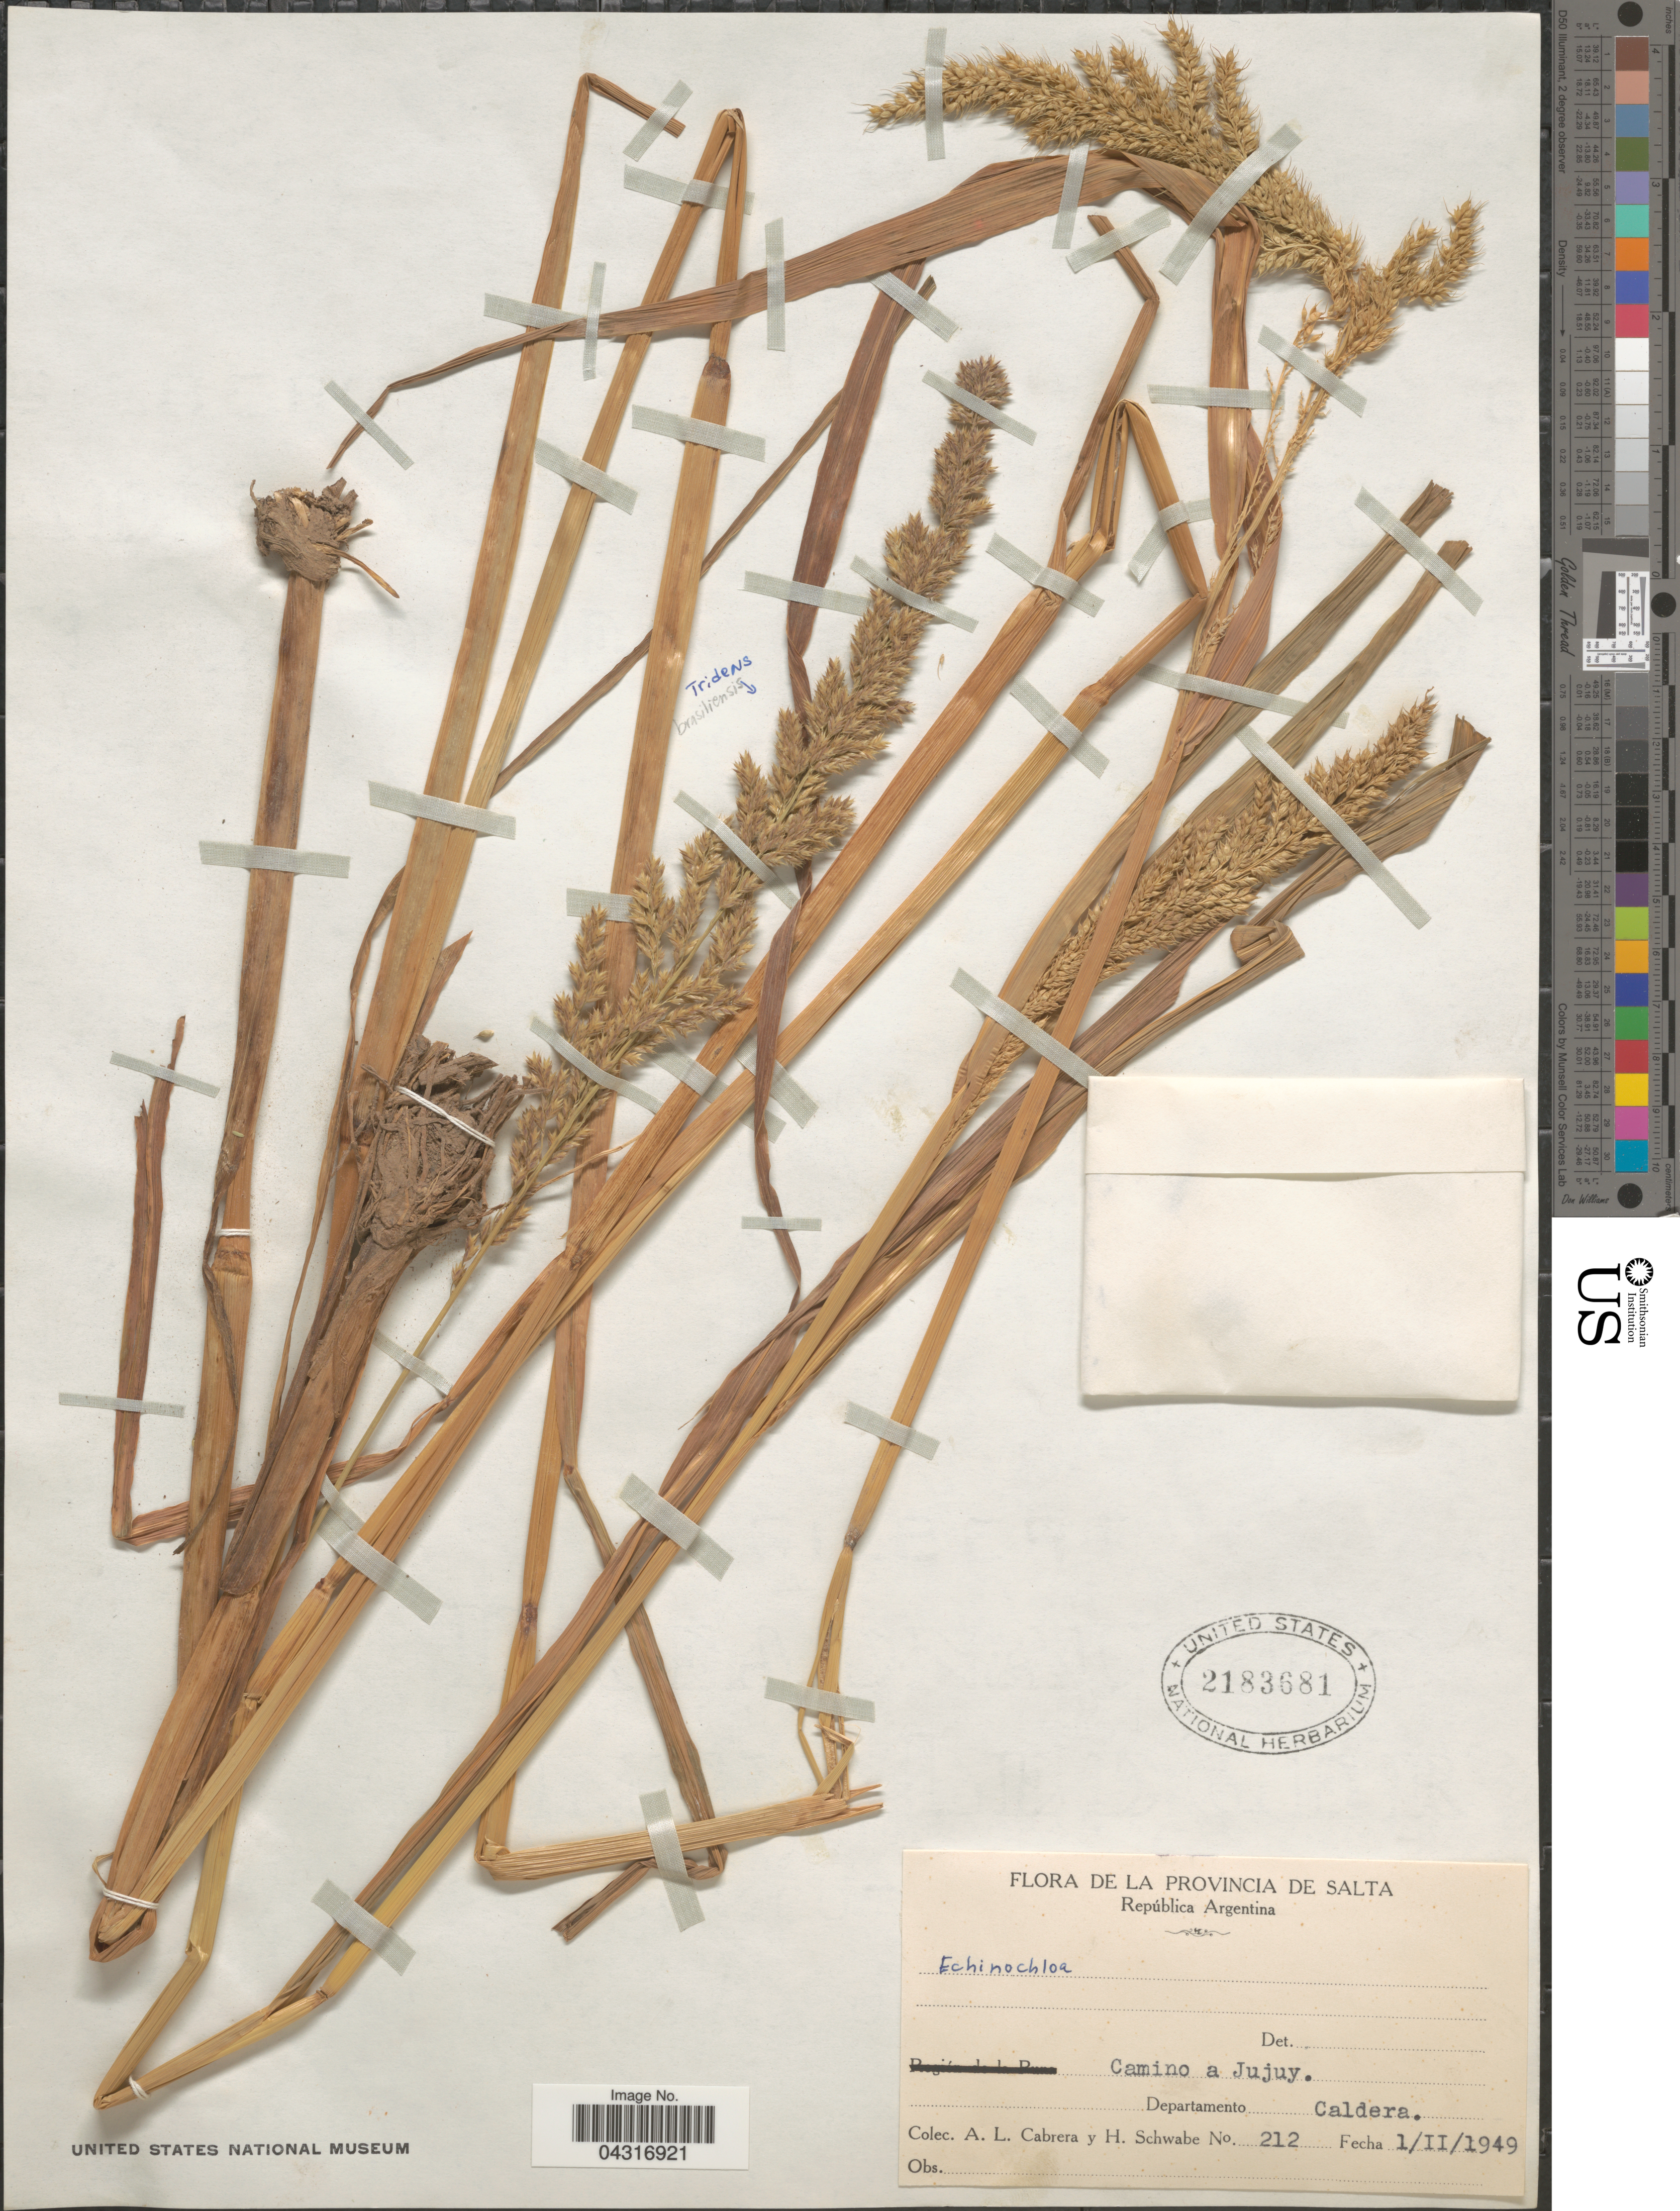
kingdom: Plantae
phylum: Tracheophyta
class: Liliopsida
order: Poales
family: Poaceae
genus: Echinochloa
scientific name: Echinochloa sp.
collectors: A. L. Cabrera & H. Schwabe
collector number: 212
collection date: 1949-02-01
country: Argentina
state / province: Salta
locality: República Argentina. Camino a Jujuy. Departamento Caldera.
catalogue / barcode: US 2183681